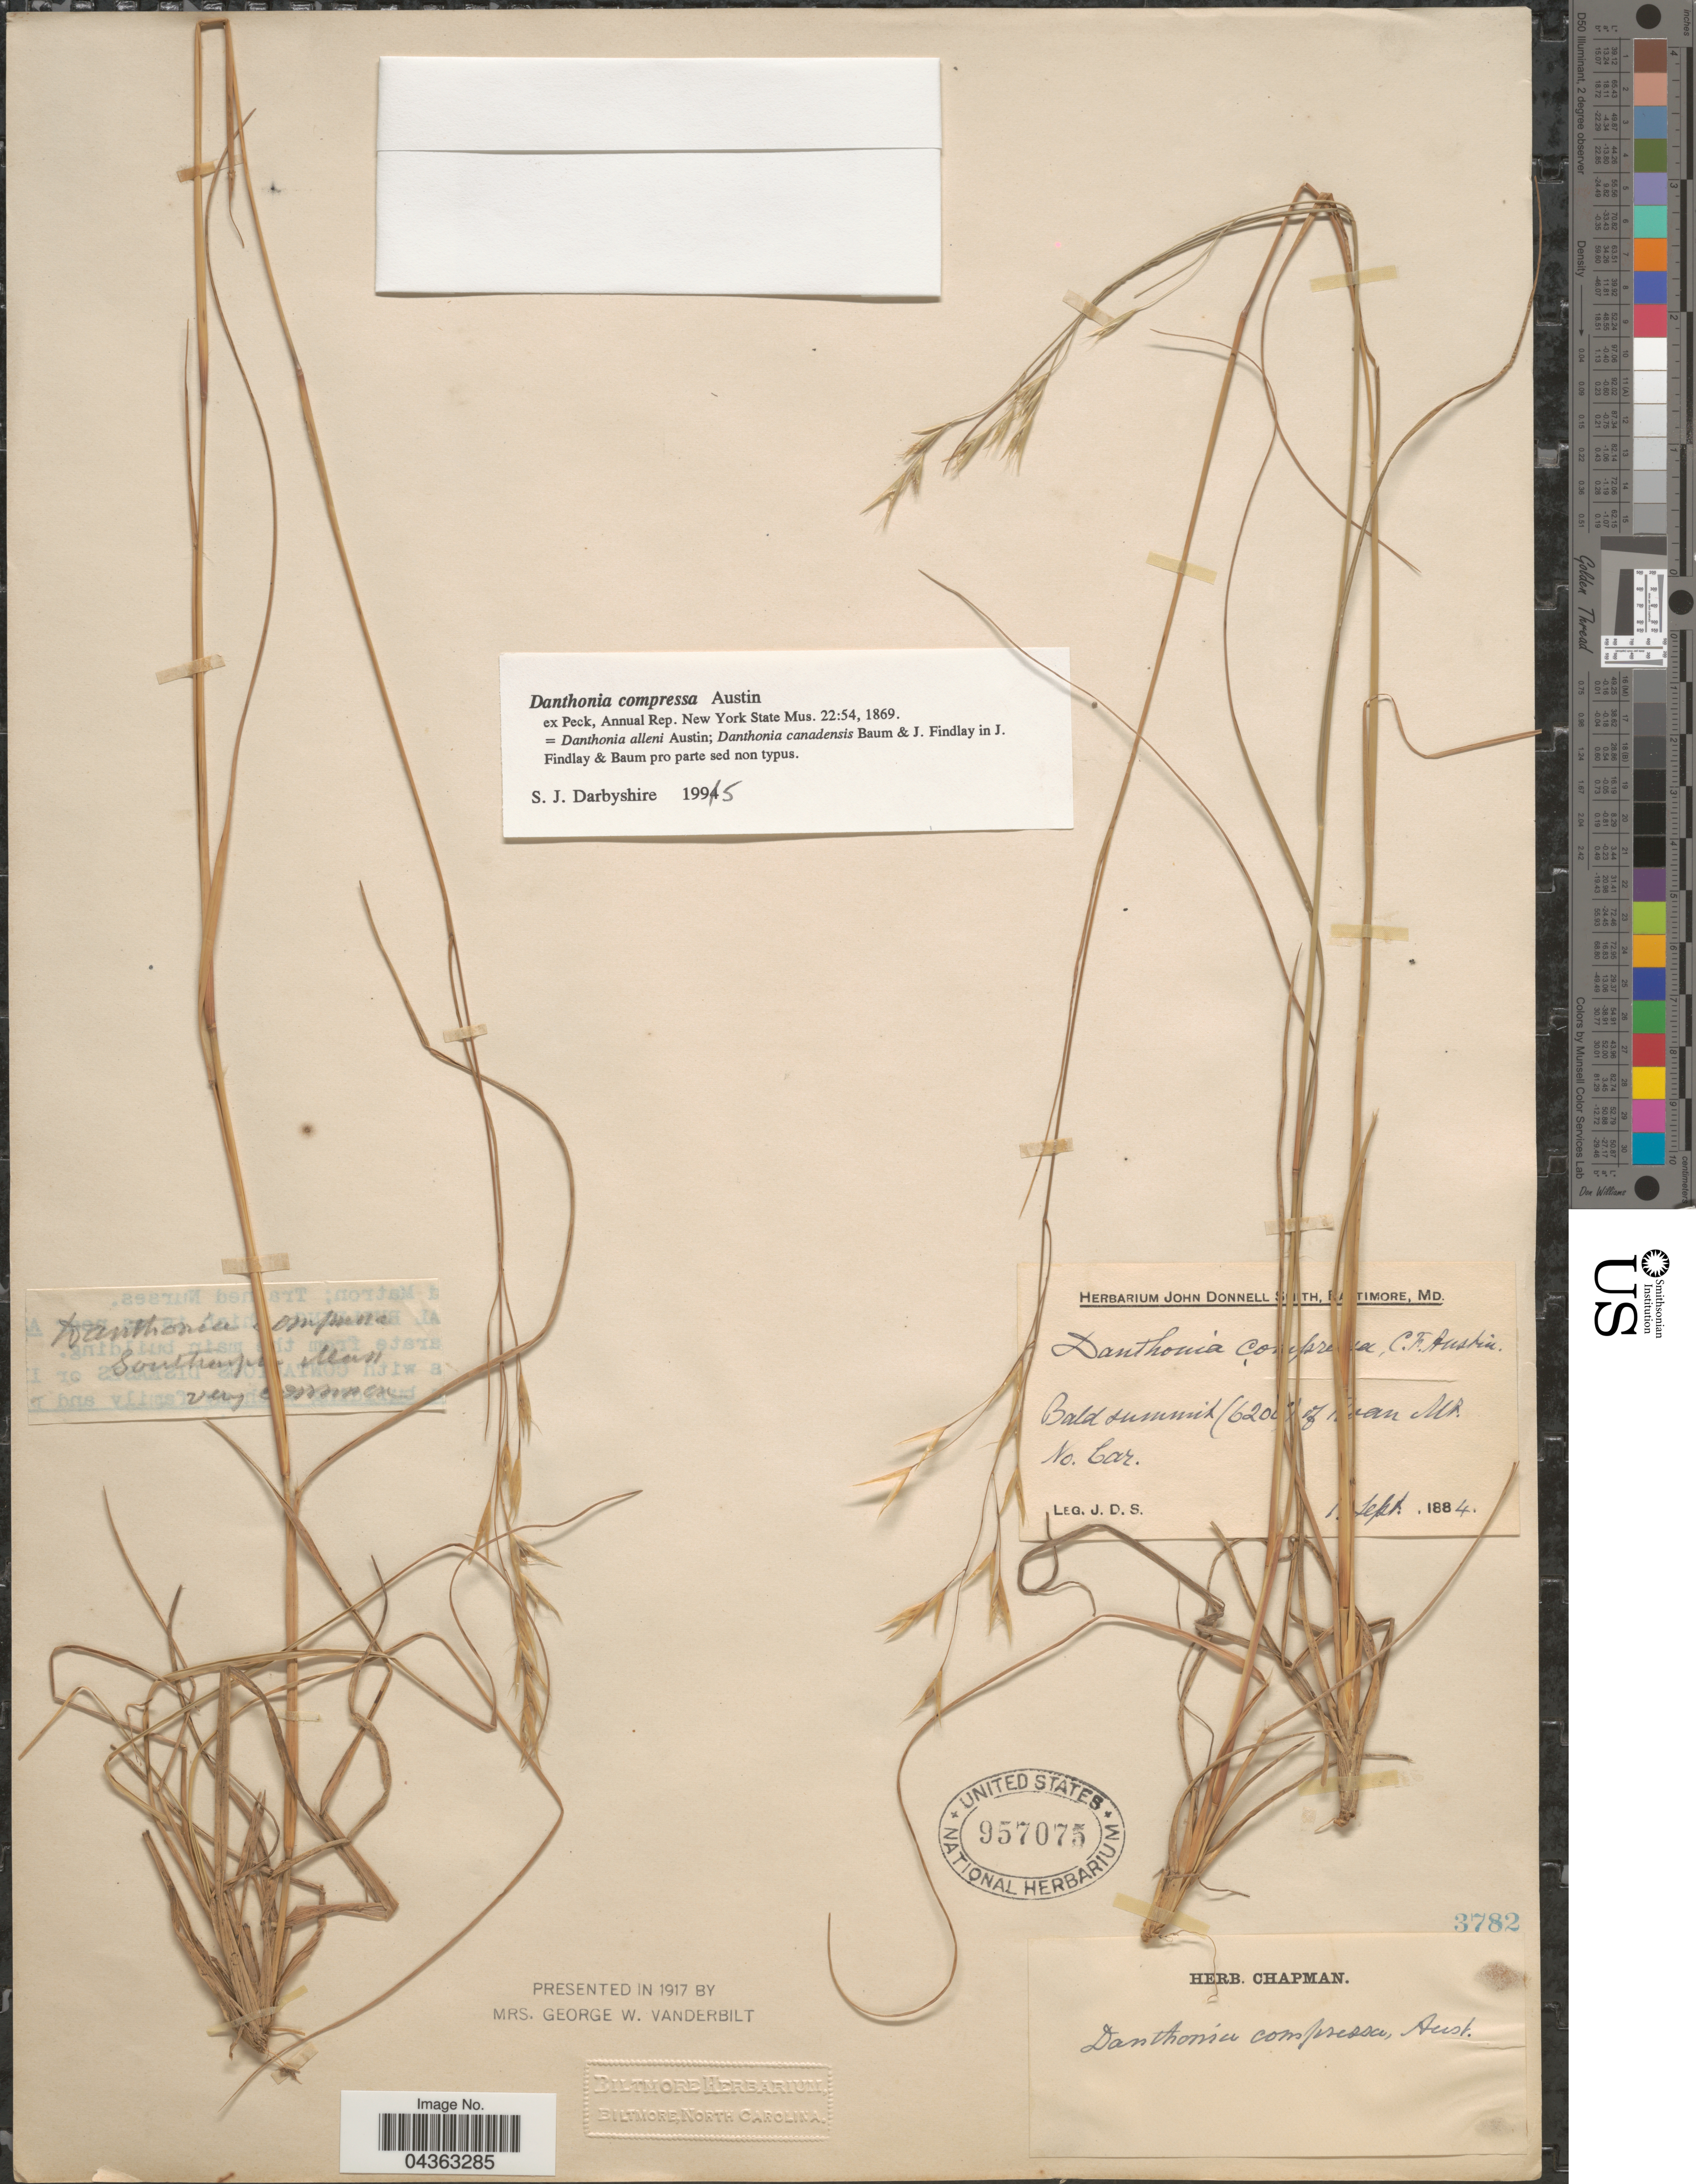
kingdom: Plantae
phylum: Tracheophyta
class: Liliopsida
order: Poales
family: Poaceae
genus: Danthonia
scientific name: Danthonia compressa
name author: Austin in F. Peck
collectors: ex herb. Chapman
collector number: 3782?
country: United States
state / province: Massachusetts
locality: South [illegible text]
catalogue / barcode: US 957075-2